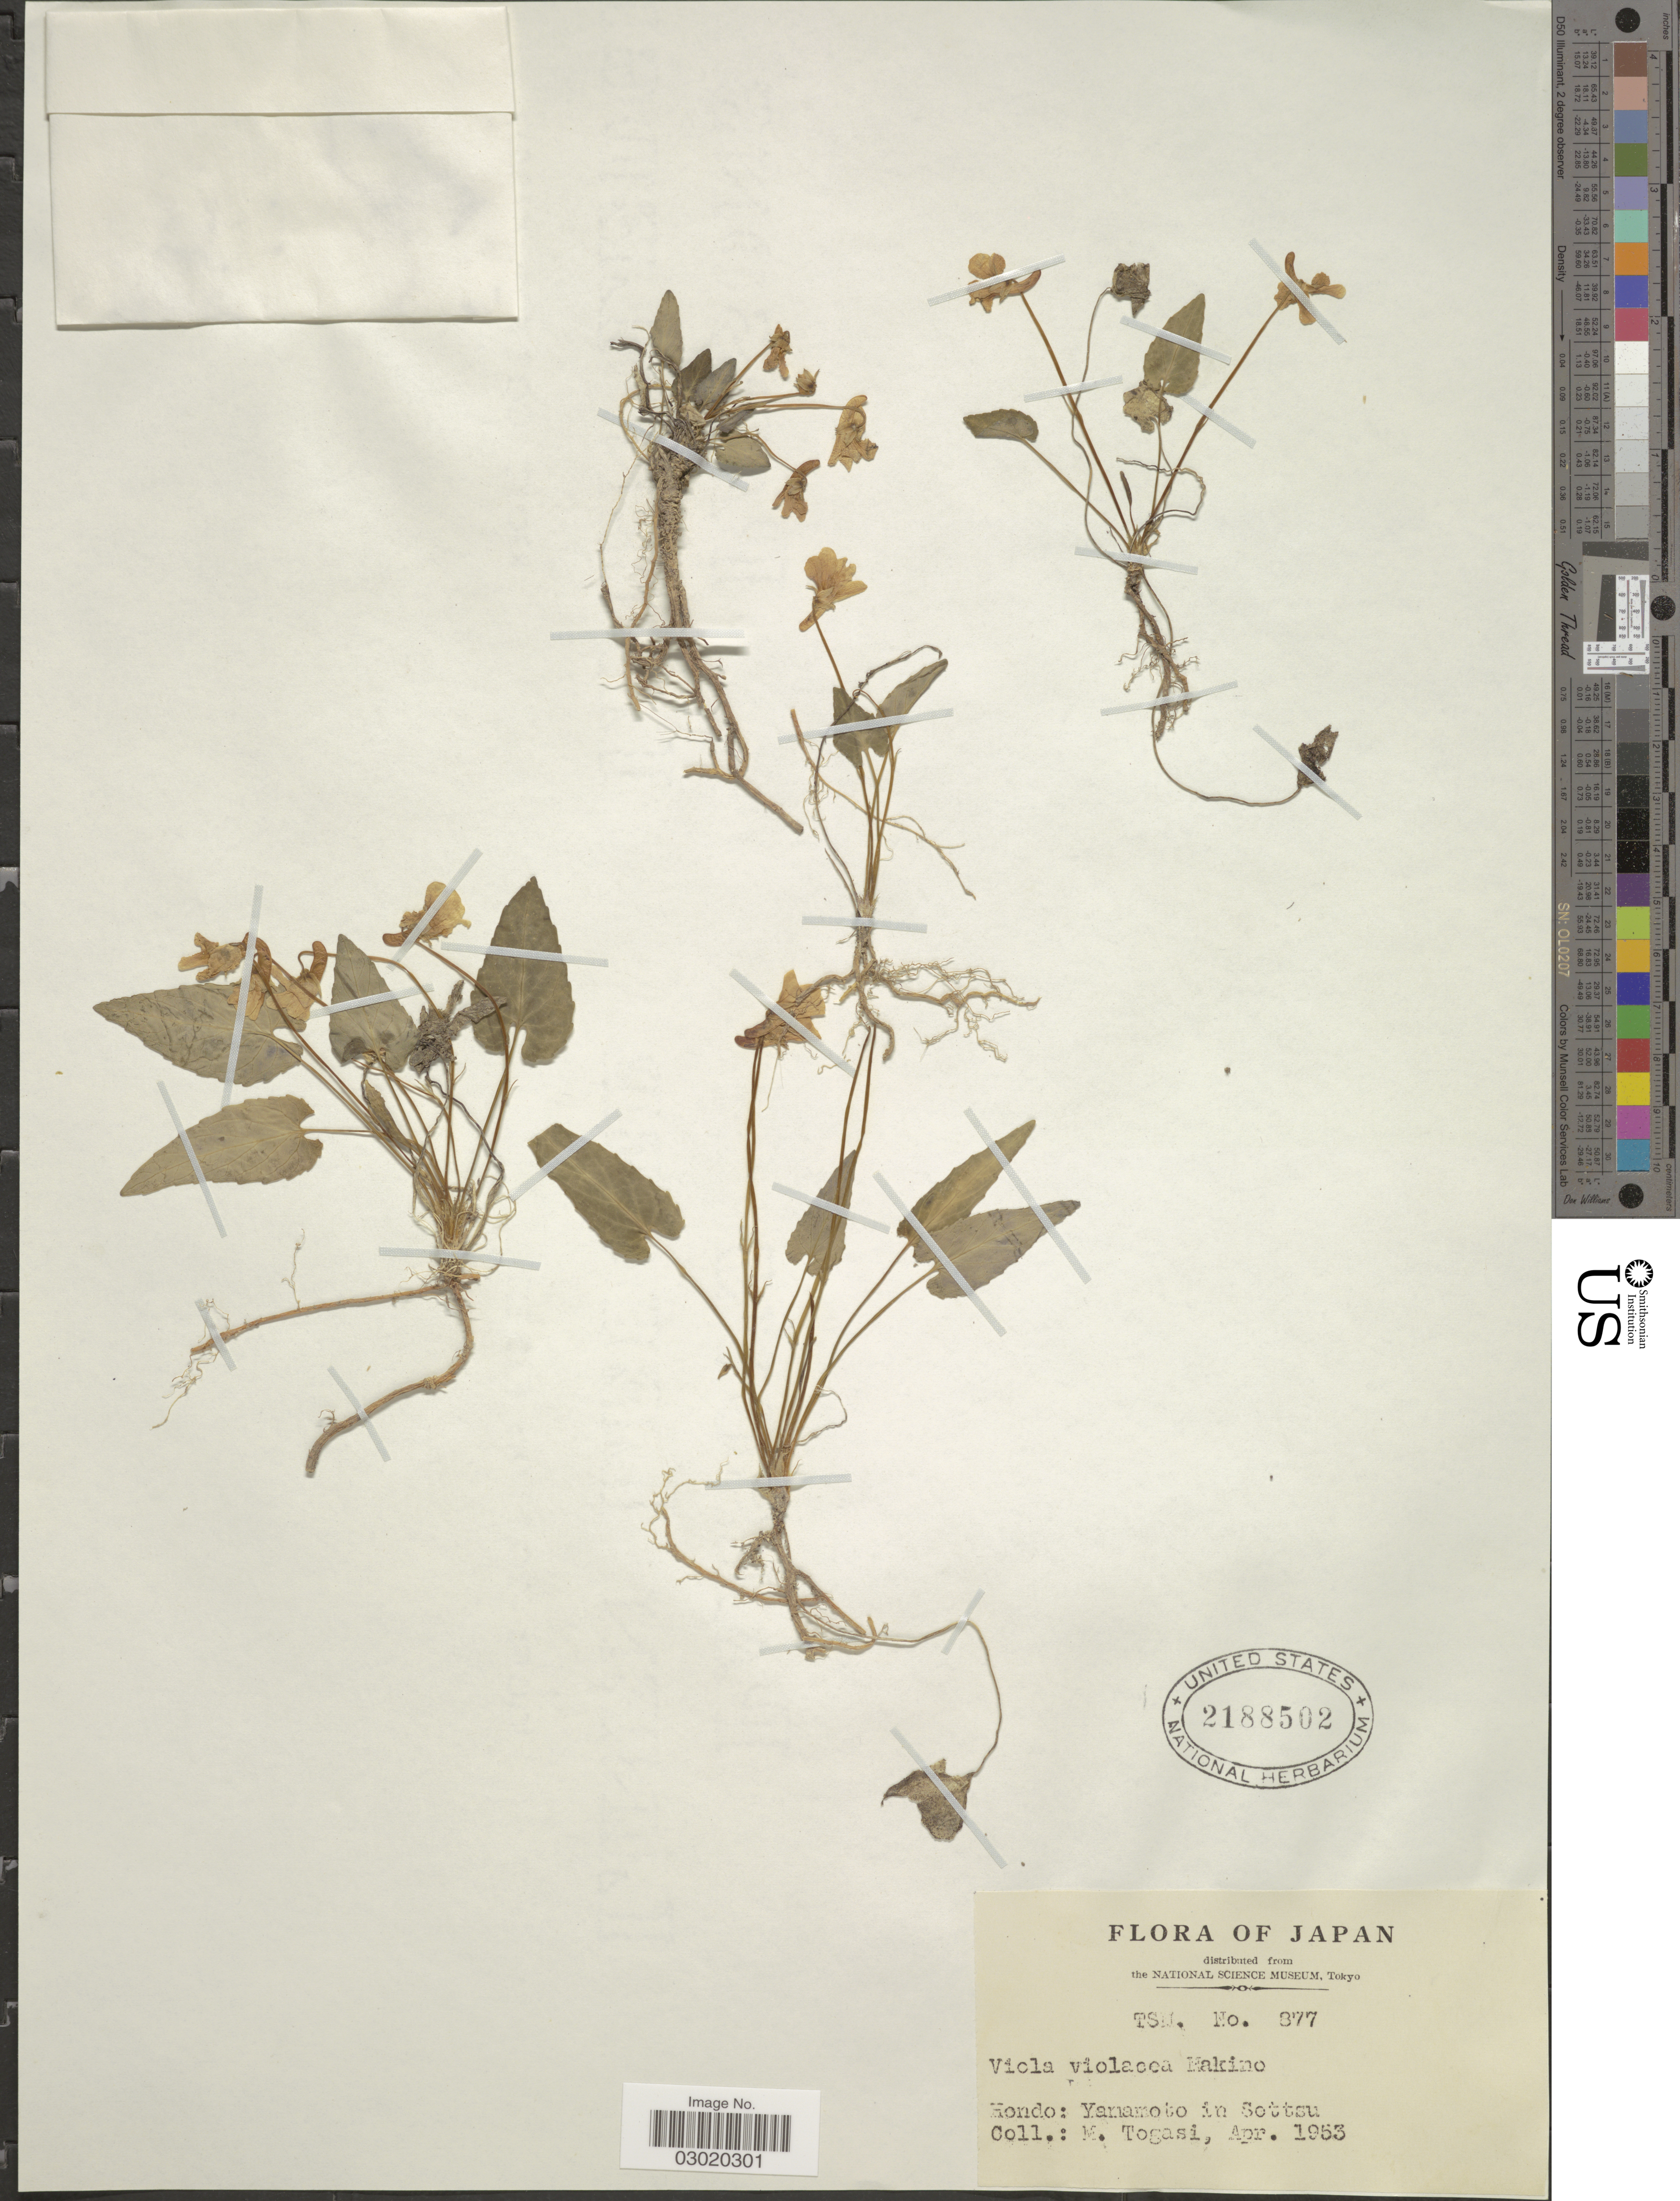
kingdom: Plantae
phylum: Tracheophyta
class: Magnoliopsida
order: Malpighiales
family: Violaceae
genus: Viola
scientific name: Viola violacea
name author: Makino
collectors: M. Togasi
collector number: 877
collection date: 1953-04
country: Japan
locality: Hondo: Yamamoto in Sottsu.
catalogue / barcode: US 2188502